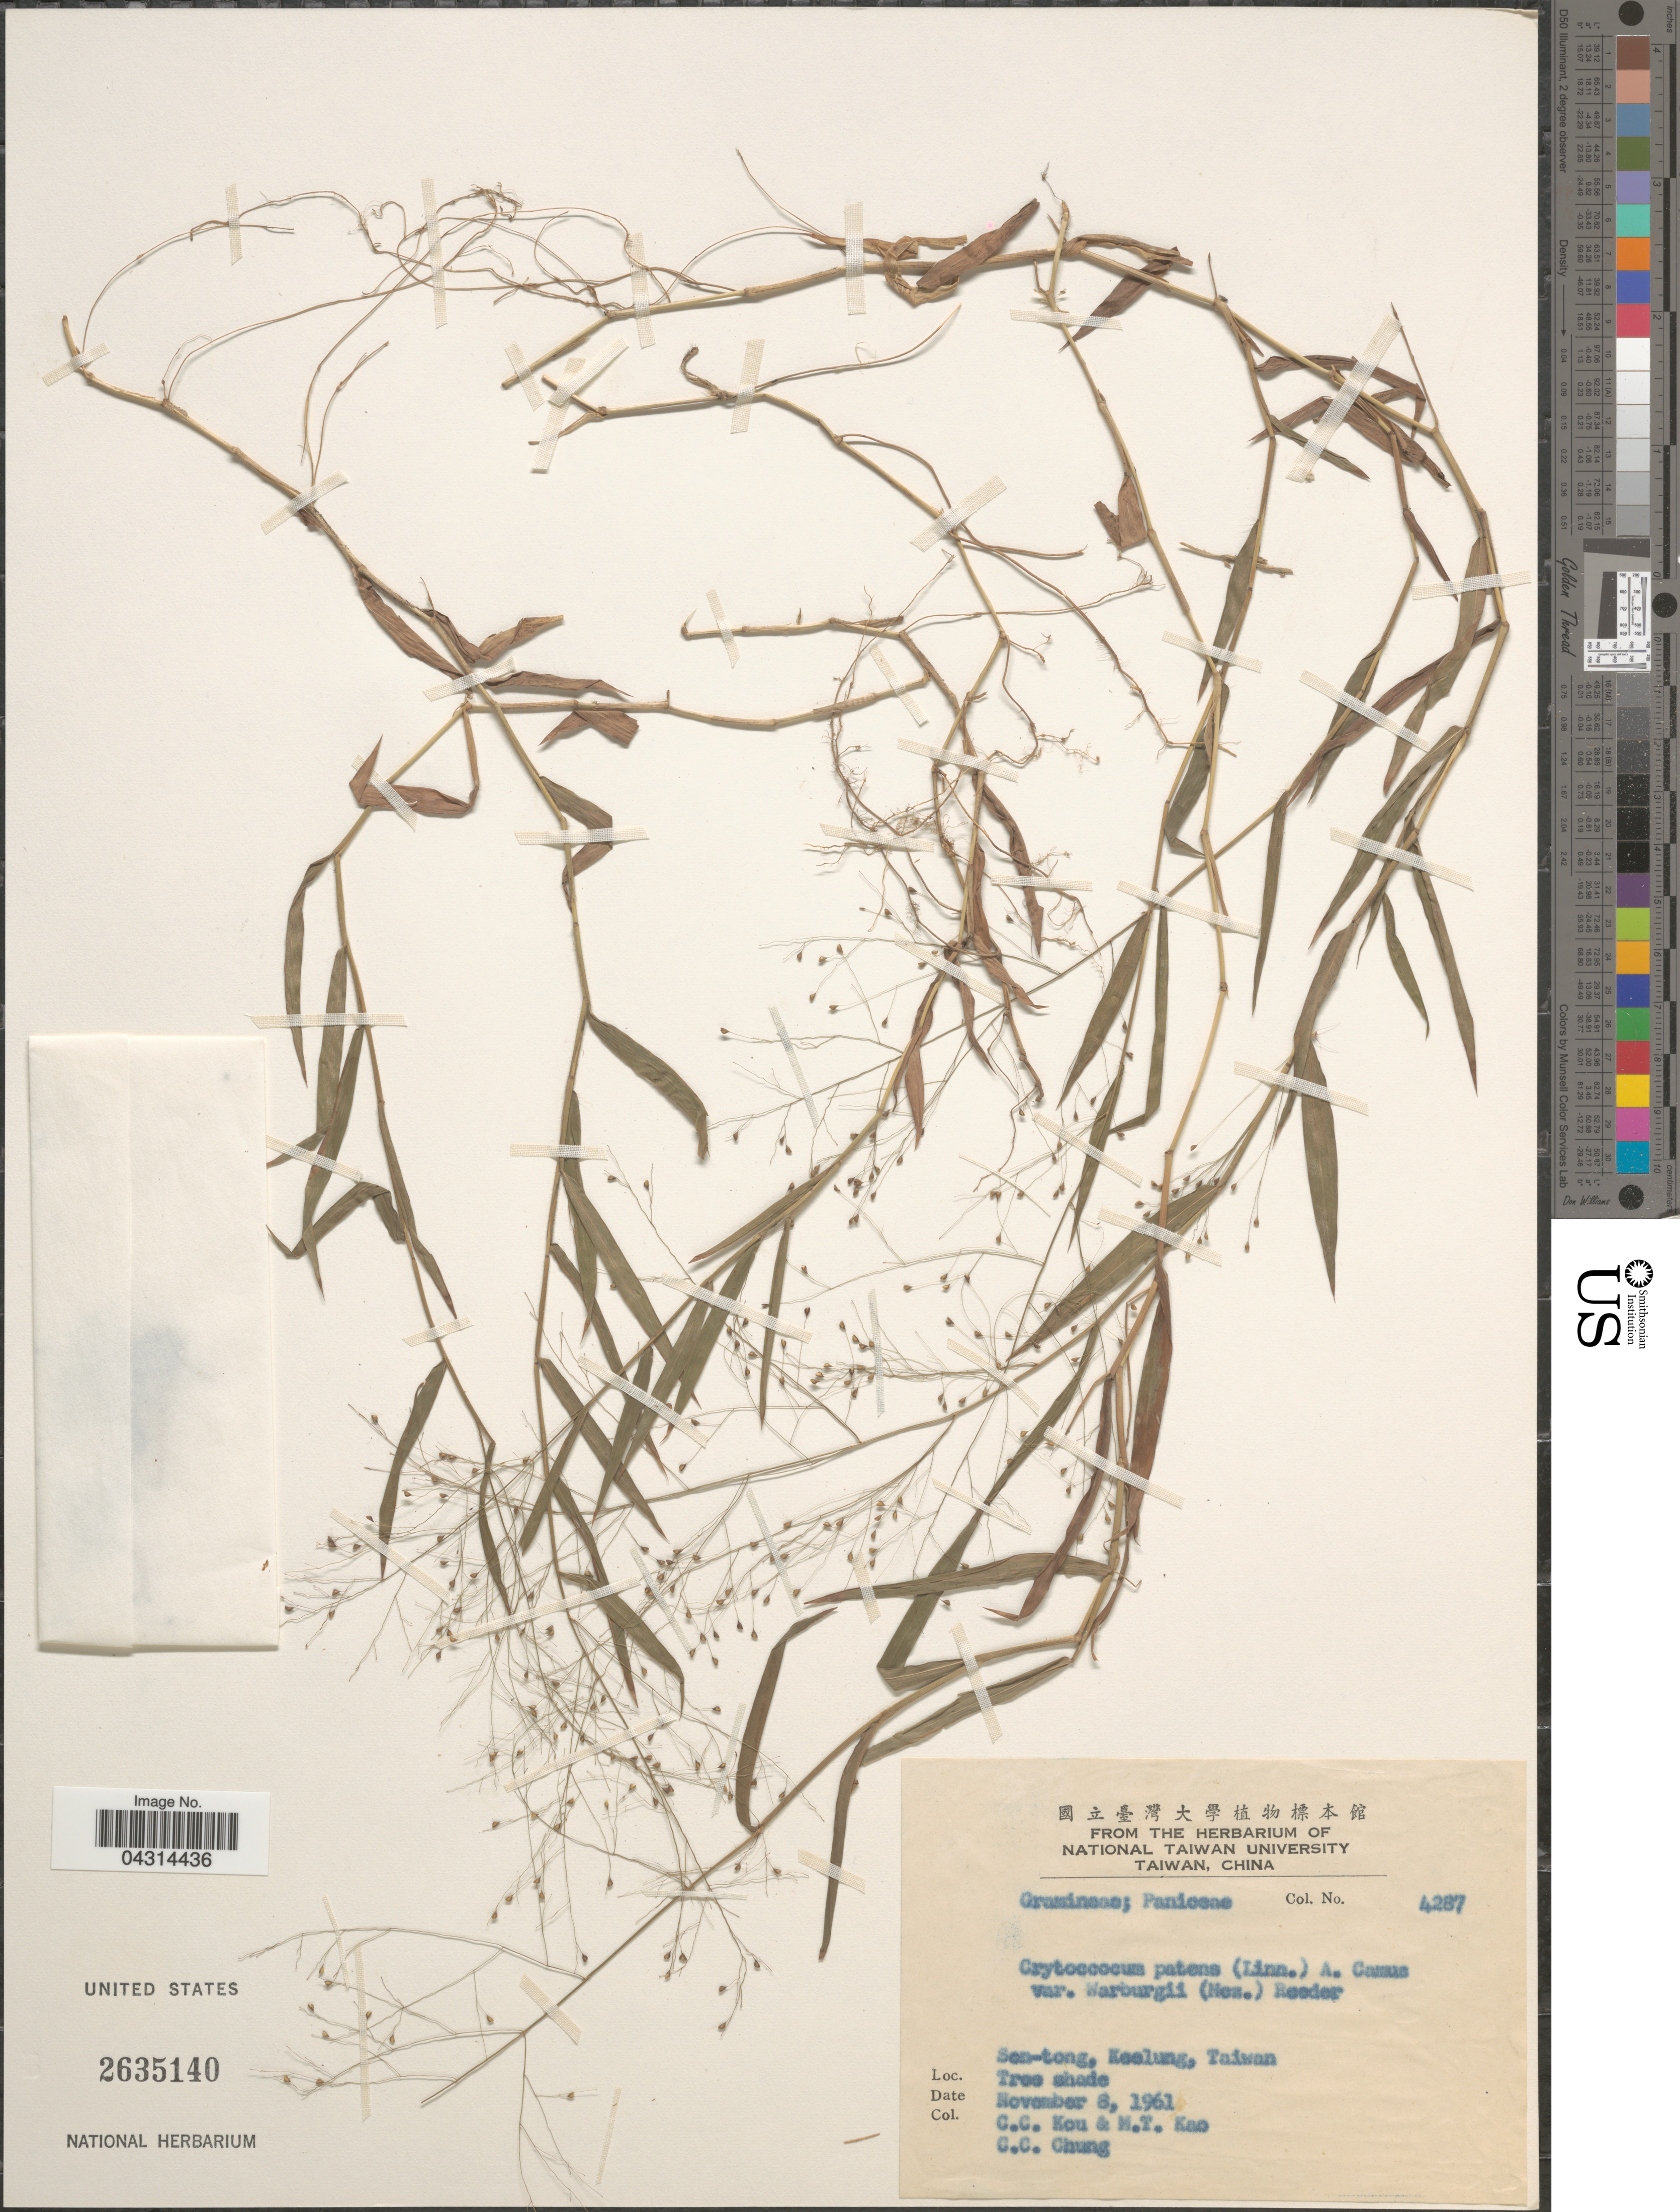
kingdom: Plantae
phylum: Tracheophyta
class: Liliopsida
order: Poales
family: Poaceae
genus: Cyrtococcum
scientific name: Cyrtococcum patens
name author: (L.) A. Camus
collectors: C. Kou, M. T. Kao & C. Chung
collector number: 4287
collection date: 1961-11-08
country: Taiwan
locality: Sen-tong, Keelung.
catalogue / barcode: US 2635140